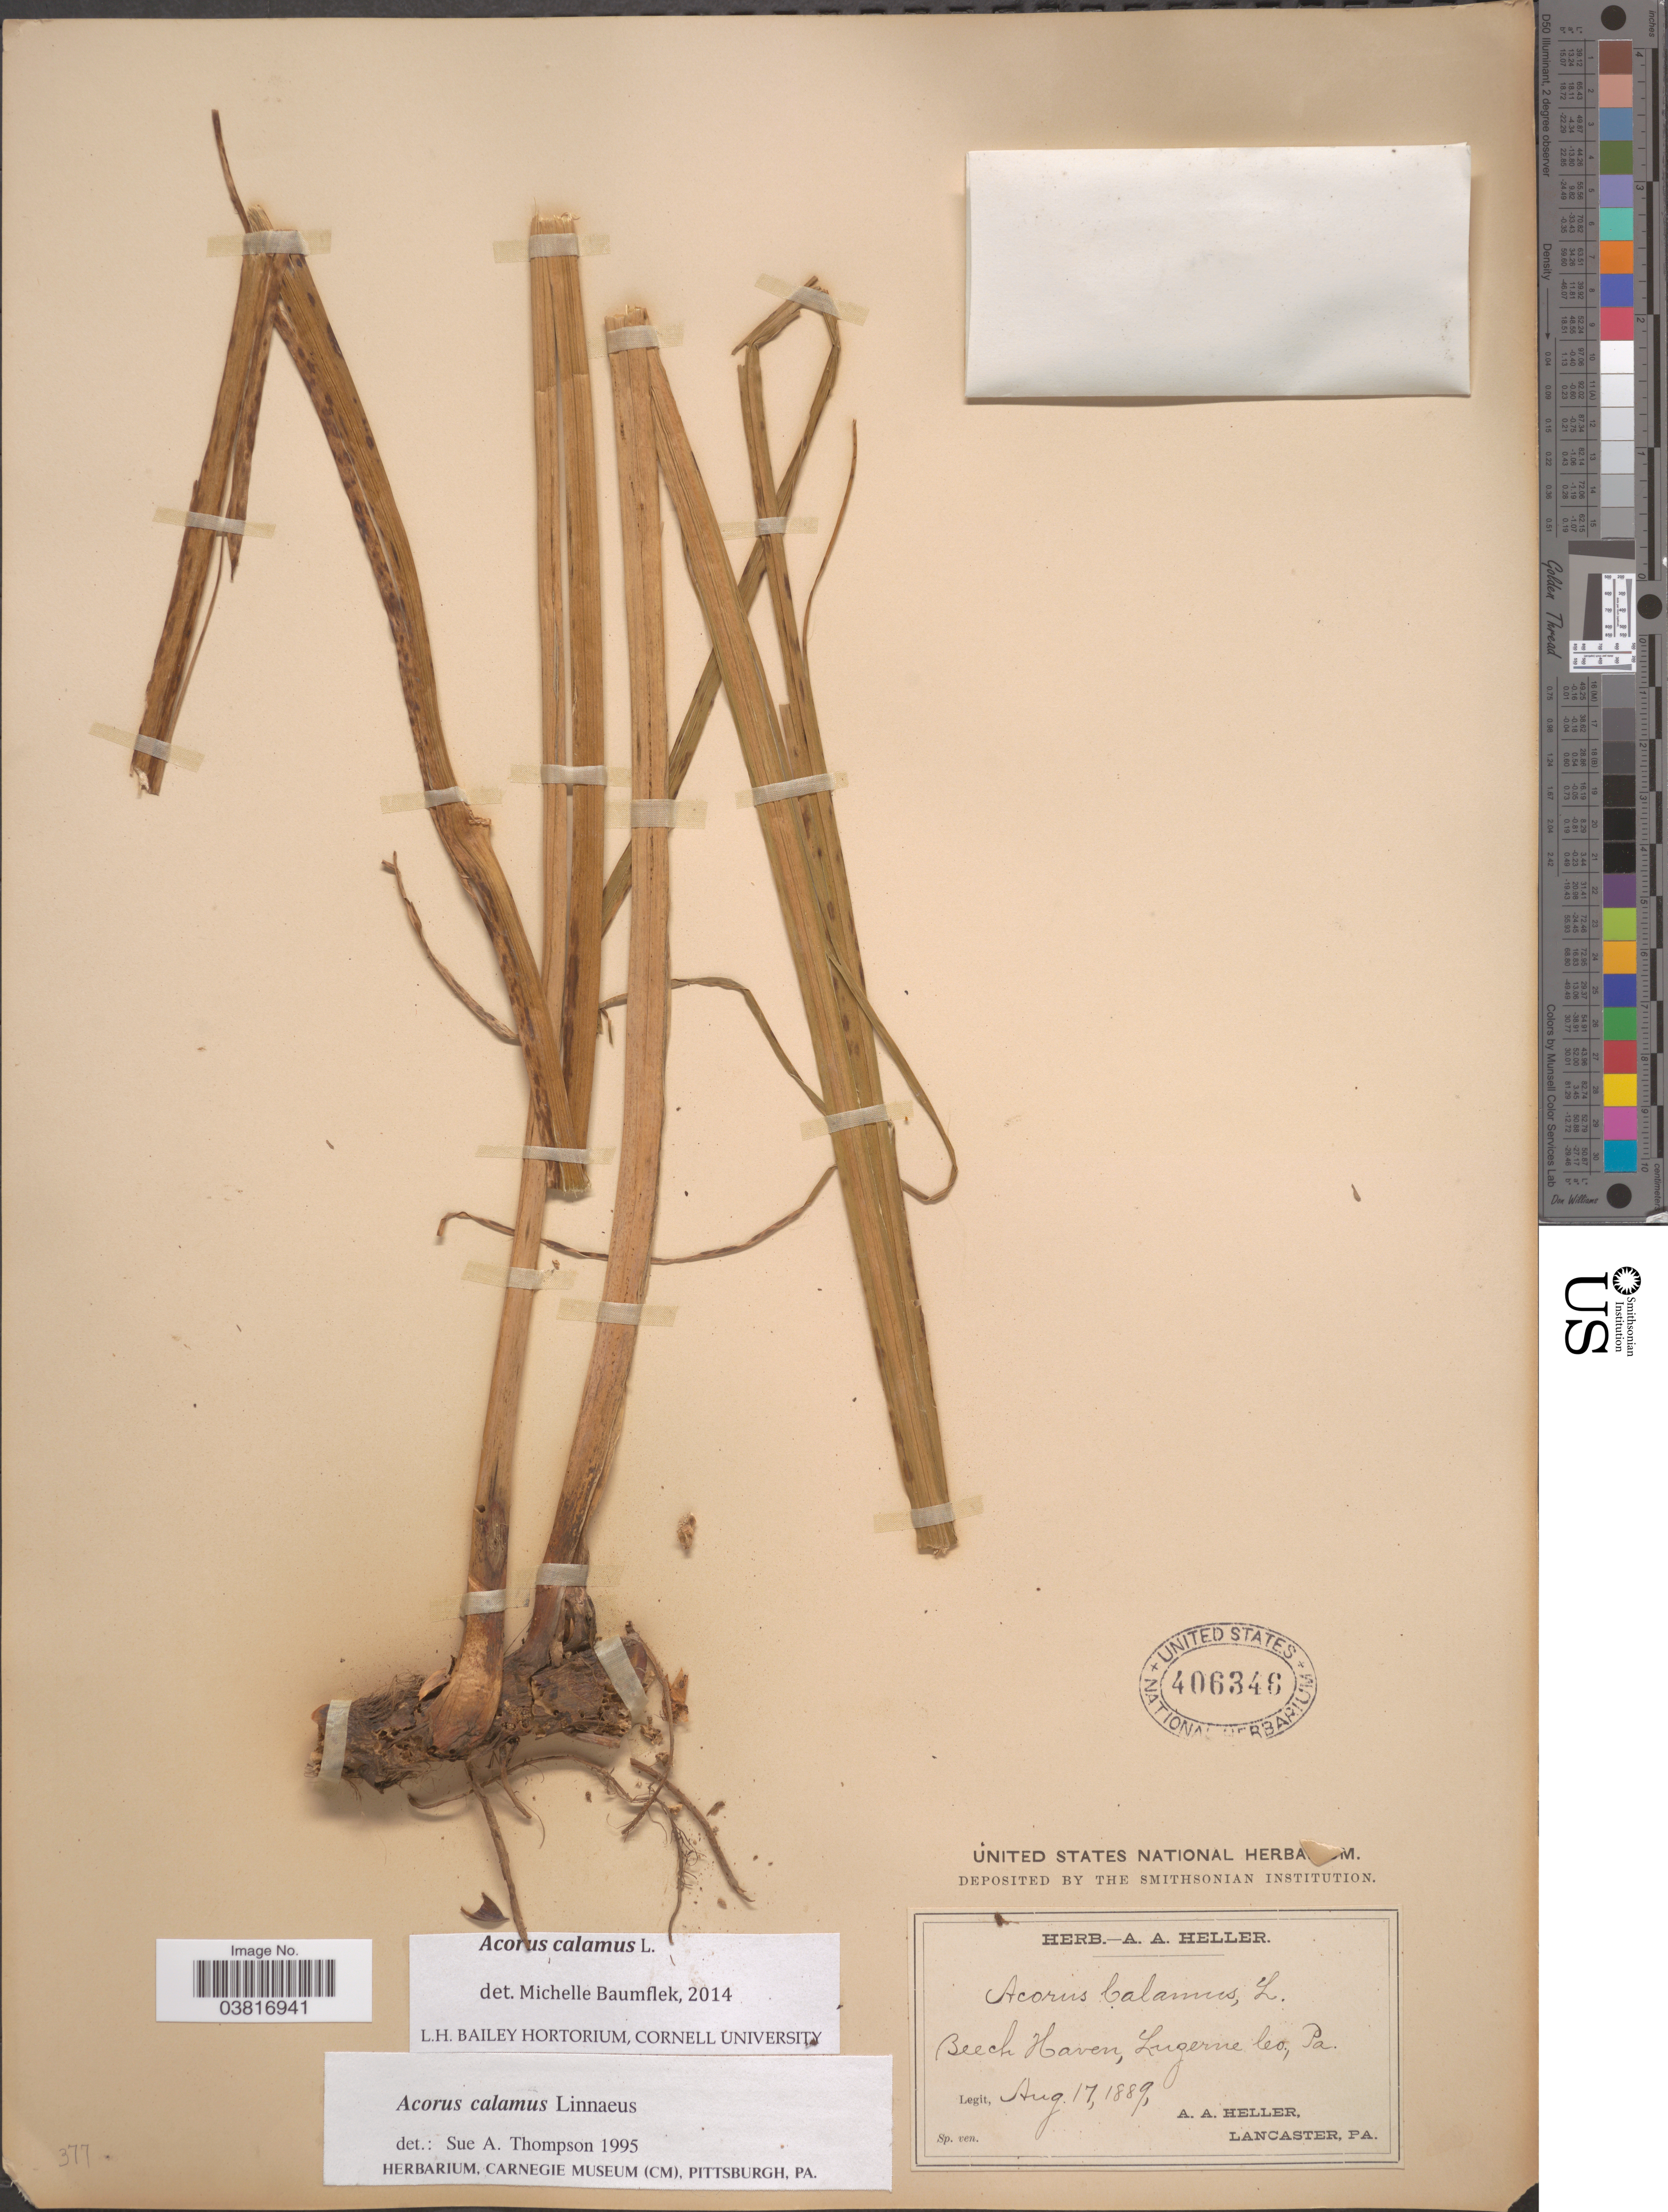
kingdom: Plantae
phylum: Tracheophyta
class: Liliopsida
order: Acorales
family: Acoraceae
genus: Acorus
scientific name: Acorus calamus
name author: L.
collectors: A. A. Heller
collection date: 1889-08-17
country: United States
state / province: Pennsylvania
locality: Beech Haven, Luzerne Co.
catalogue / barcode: US 406346